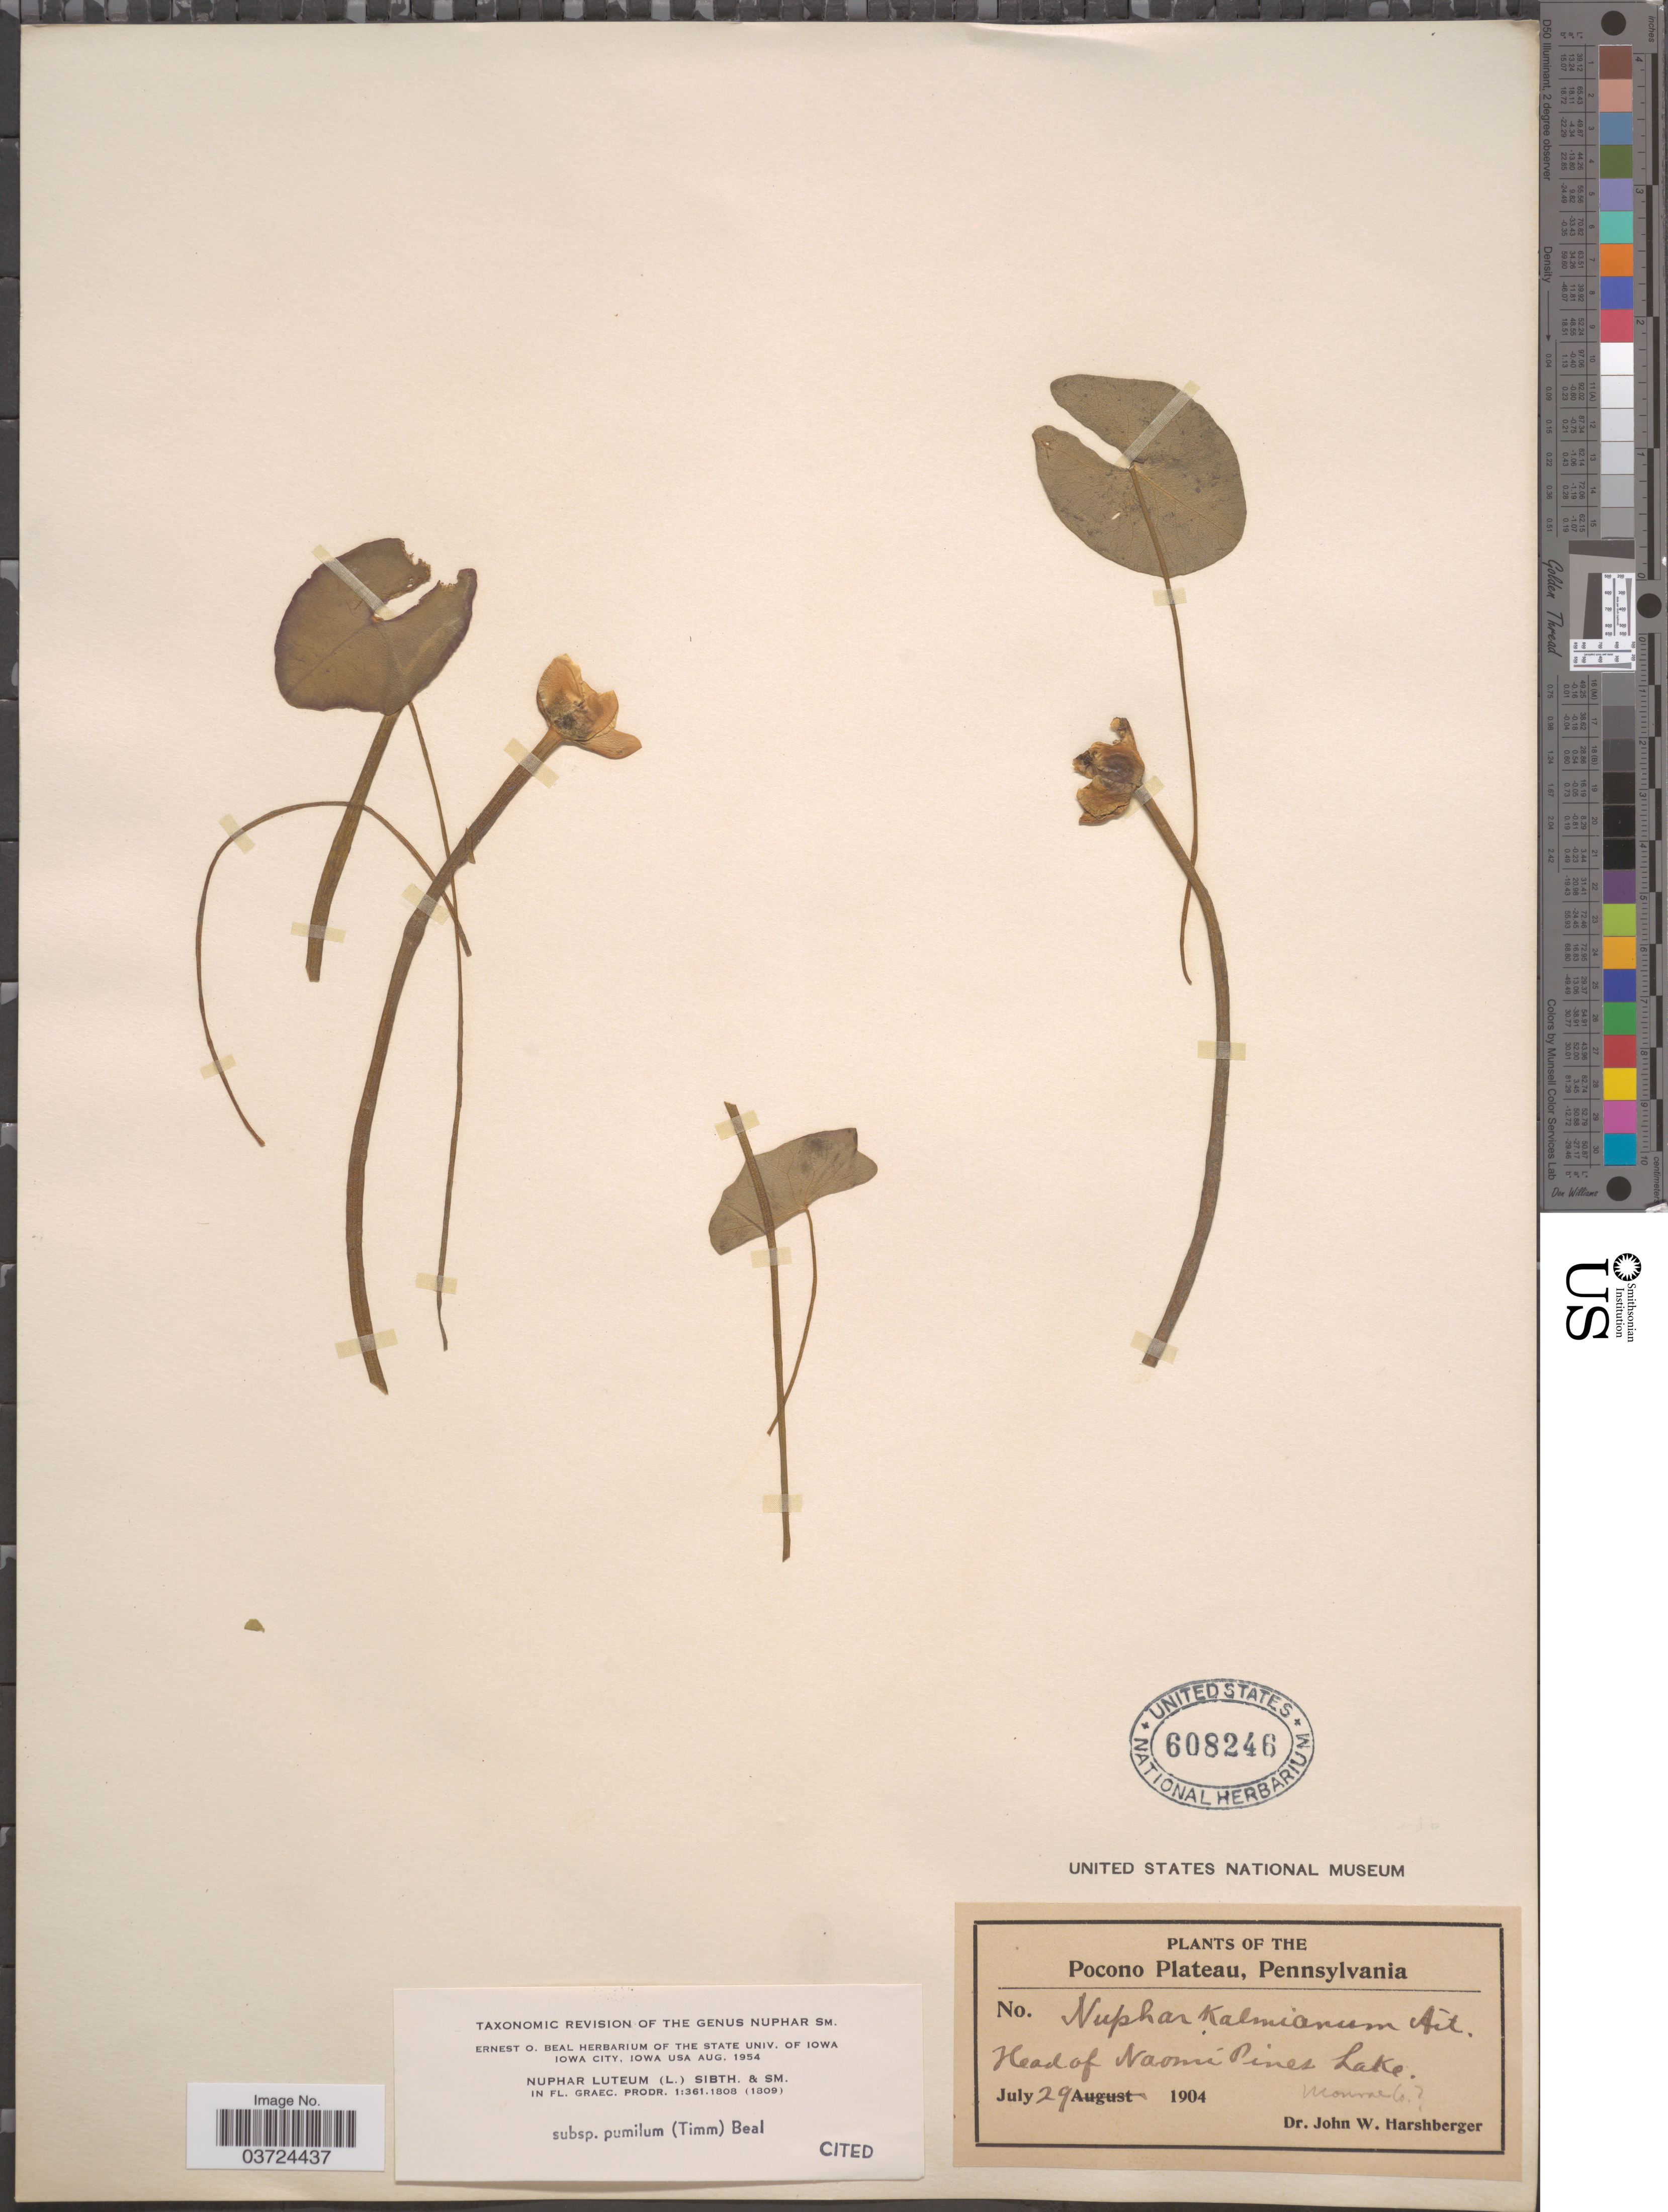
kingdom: Plantae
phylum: Tracheophyta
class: Magnoliopsida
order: Nymphaeales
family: Nymphaeaceae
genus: Nuphar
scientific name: Nuphar lutea subsp. pumila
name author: (Timm) DC.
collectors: J. W. Harshberger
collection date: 1904-07-29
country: United States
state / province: Pennsylvania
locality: Pocono Plateau. Head of Naomi Pines Lake. Monroe Co [unsure placement]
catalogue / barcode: US 608246